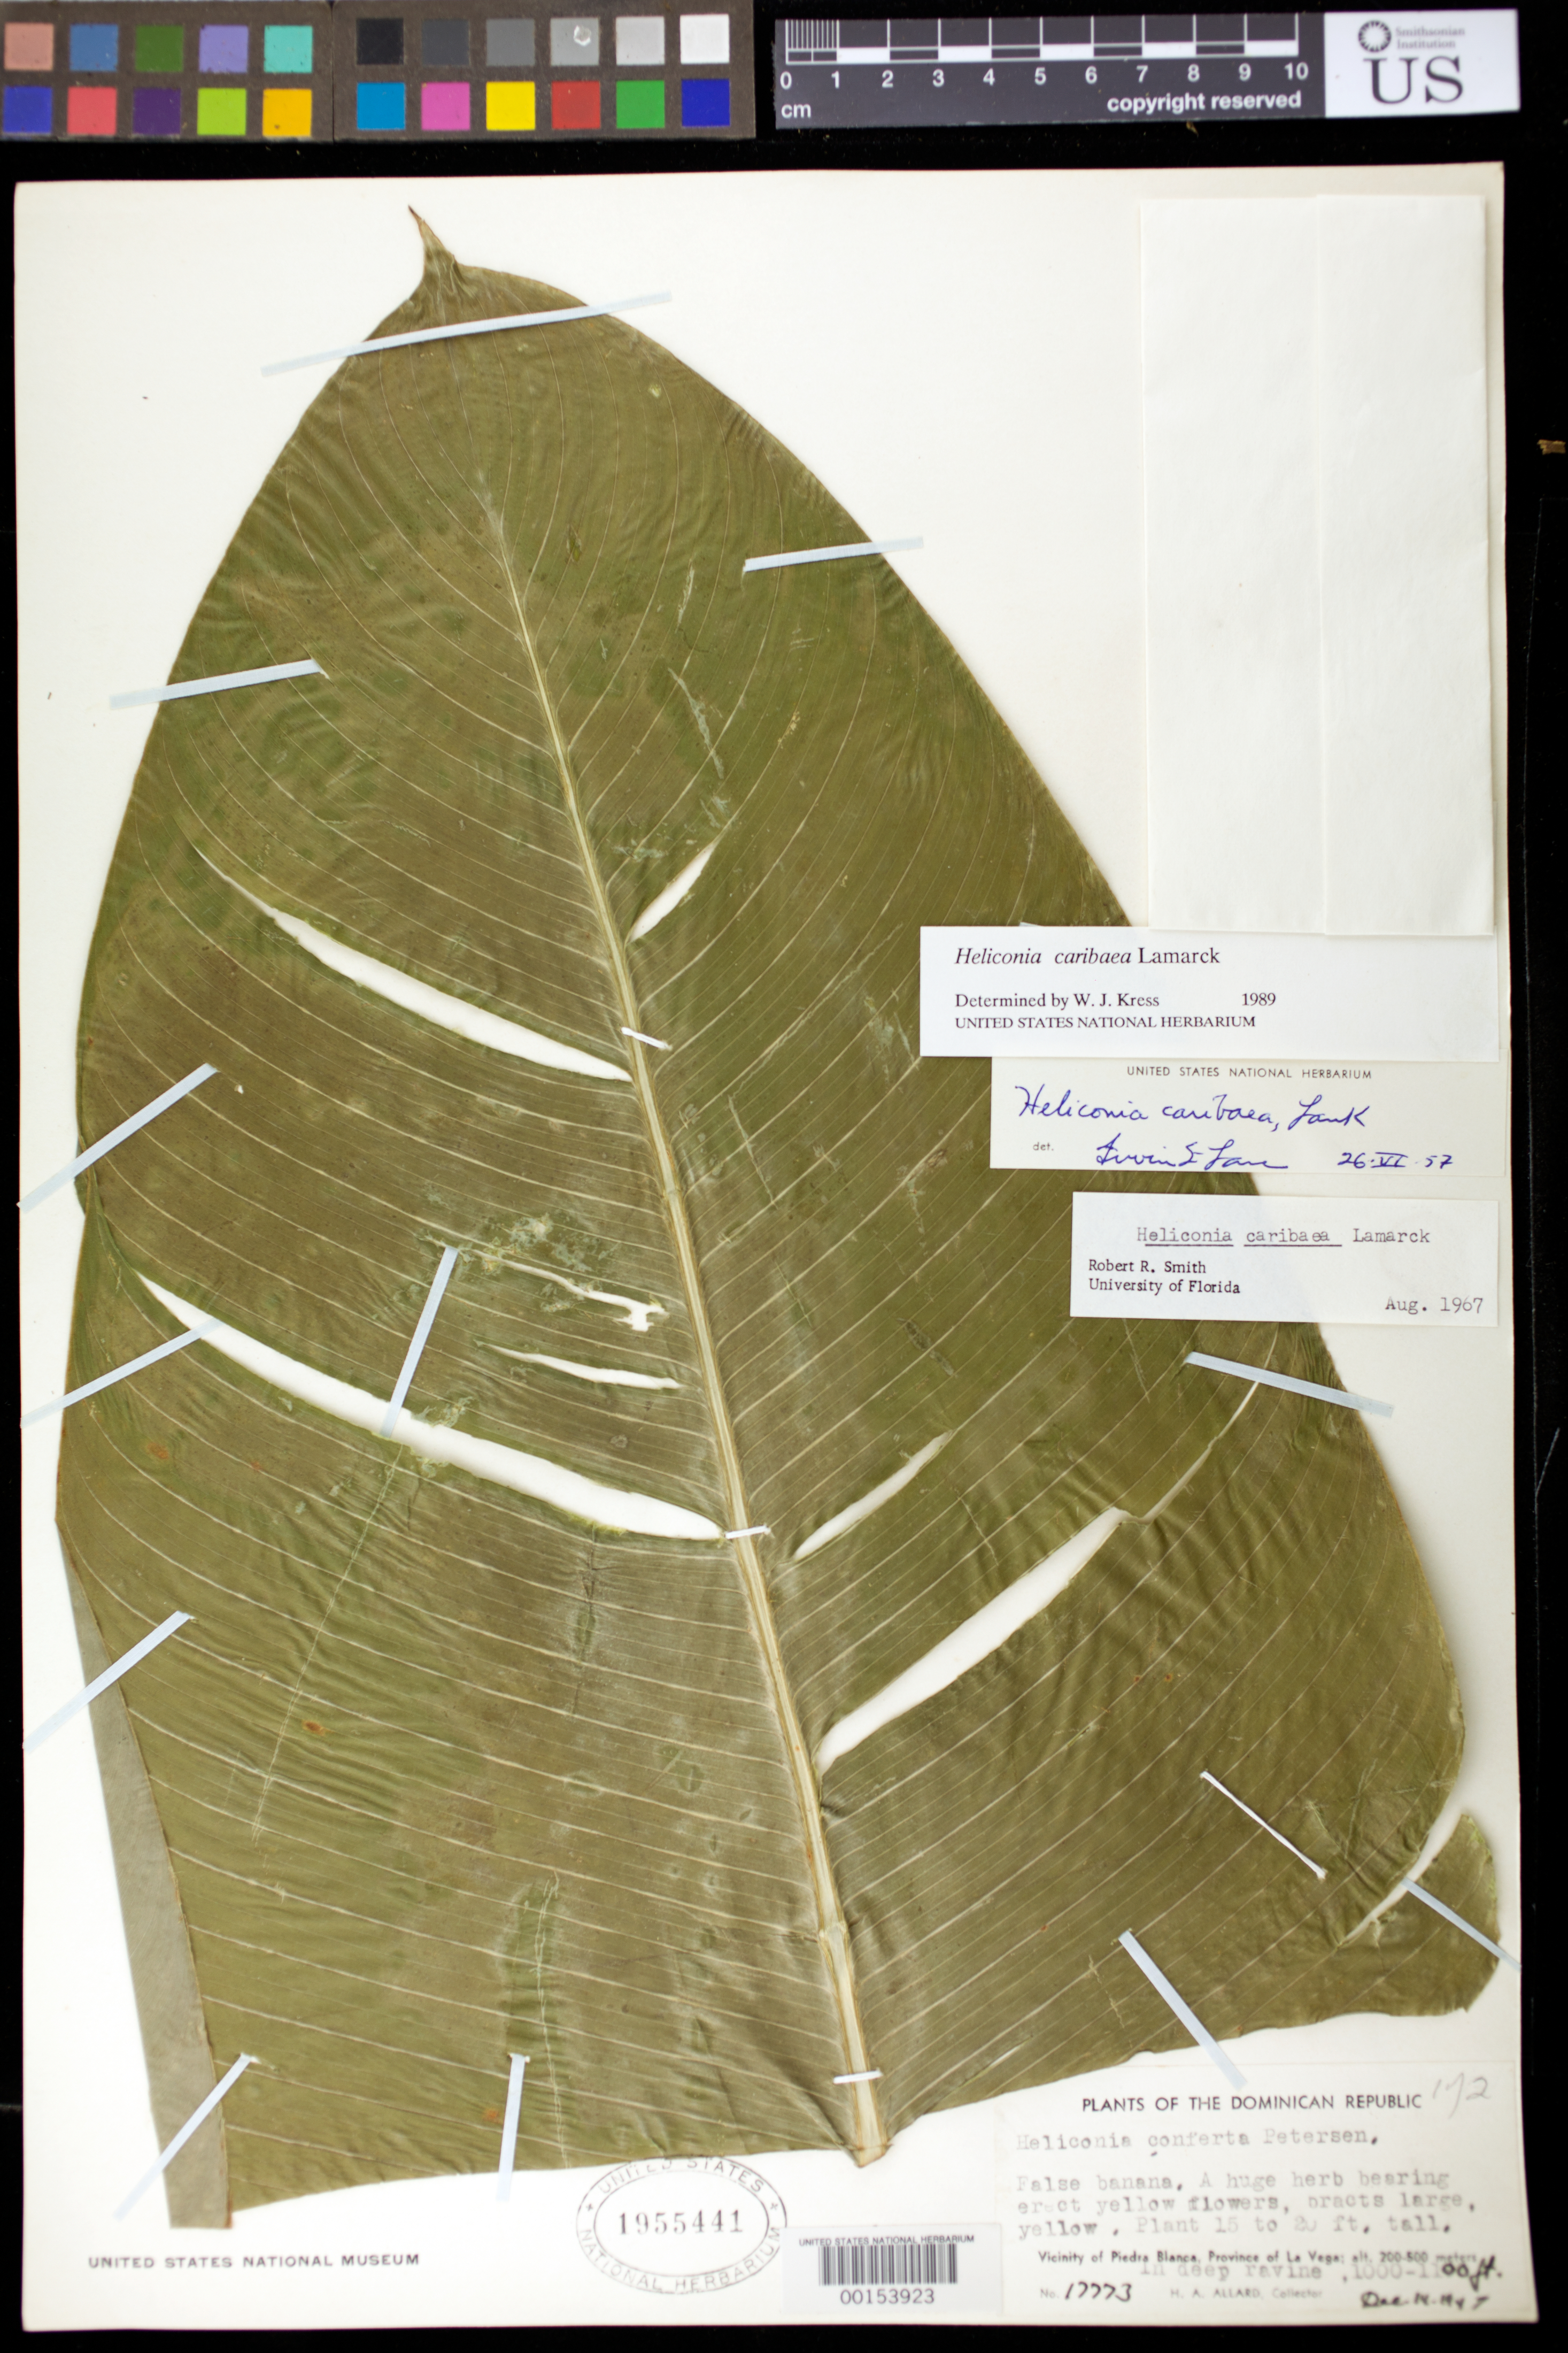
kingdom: Plantae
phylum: Tracheophyta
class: Liliopsida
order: Zingiberales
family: Heliconiaceae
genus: Heliconia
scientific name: Heliconia caribaea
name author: Lam.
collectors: H. A. Allard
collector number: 17773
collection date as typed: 14 Dec 1947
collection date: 1947-12-14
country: Dominican Republic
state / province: La Vega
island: Hispaniola Island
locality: Vicinity of piedra blanca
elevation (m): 305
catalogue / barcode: US 1955441